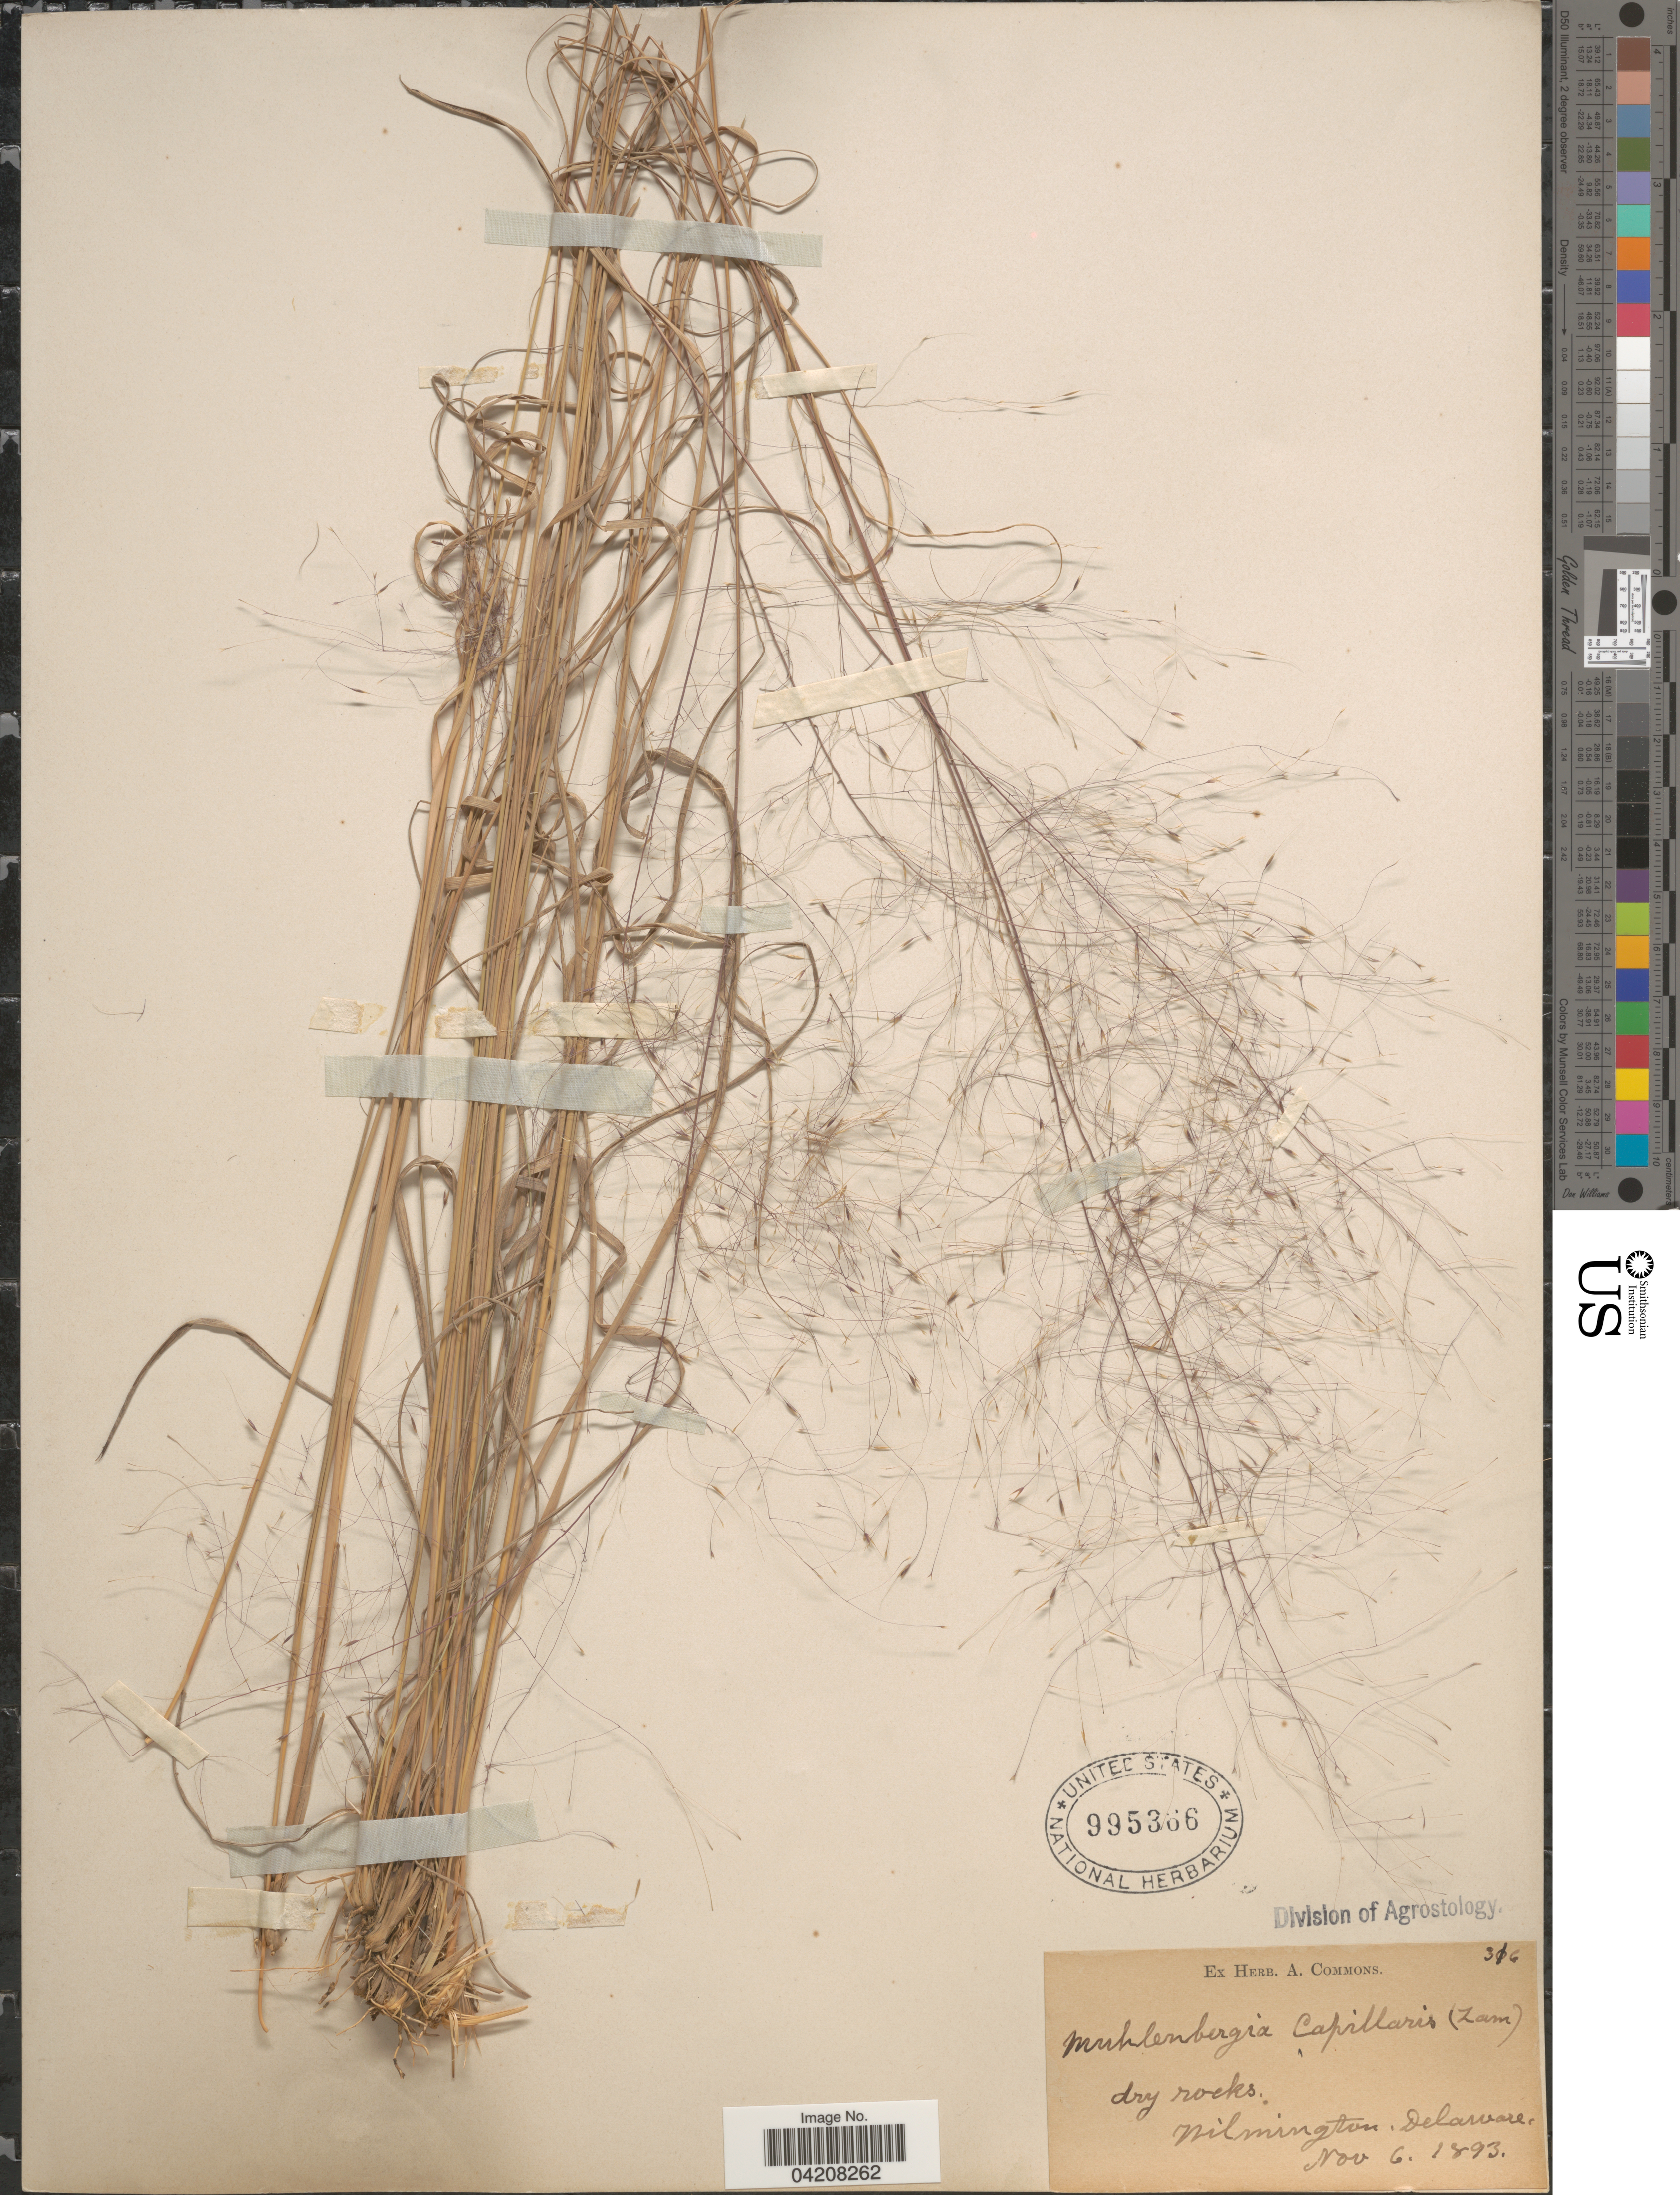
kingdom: Plantae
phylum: Tracheophyta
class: Liliopsida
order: Poales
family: Poaceae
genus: Muhlenbergia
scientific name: Muhlenbergia capillaris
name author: (Lam.) Trin.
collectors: ex herb. A. Commons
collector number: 306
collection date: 1893-11-06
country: United States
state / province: Delaware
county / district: New Castle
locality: Wilmington.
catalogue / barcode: US 995366